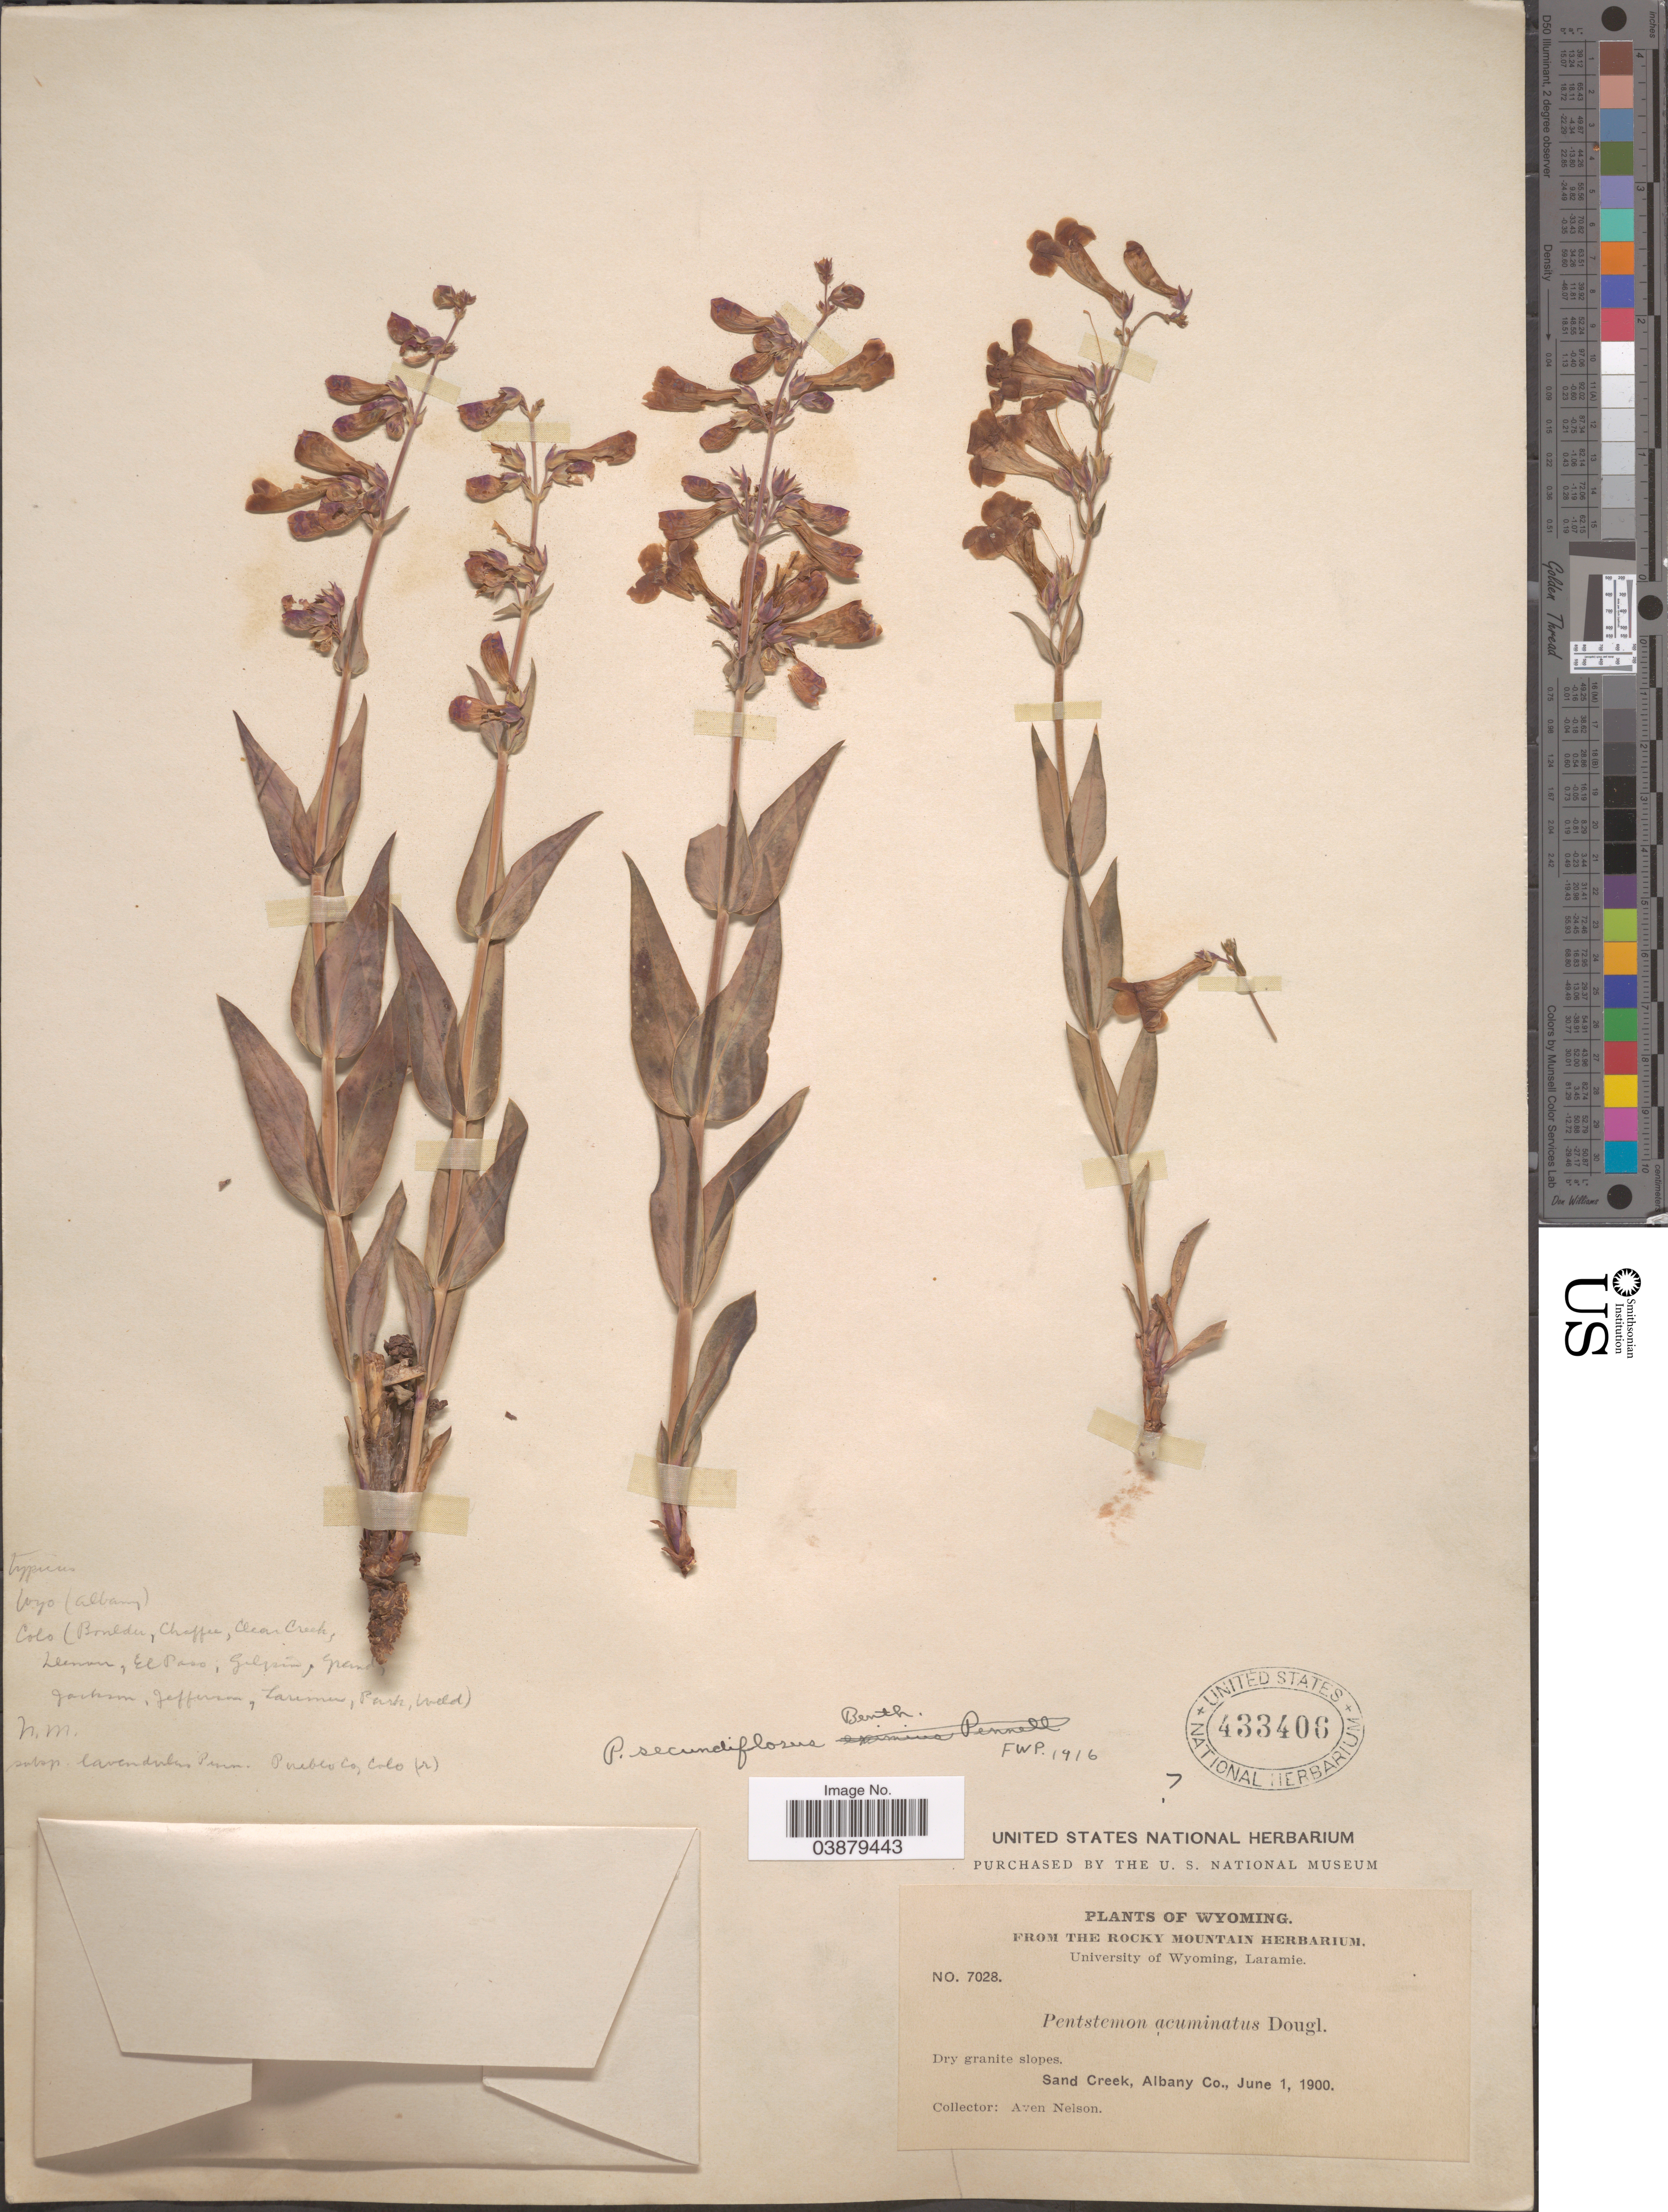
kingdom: Plantae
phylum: Tracheophyta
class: Magnoliopsida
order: Lamiales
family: Plantaginaceae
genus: Penstemon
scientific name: Penstemon sp.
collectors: A. Nelson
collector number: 7028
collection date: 1900-06-01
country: United States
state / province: Wyoming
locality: Sand Creek, Albany Co.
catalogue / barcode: US 433406